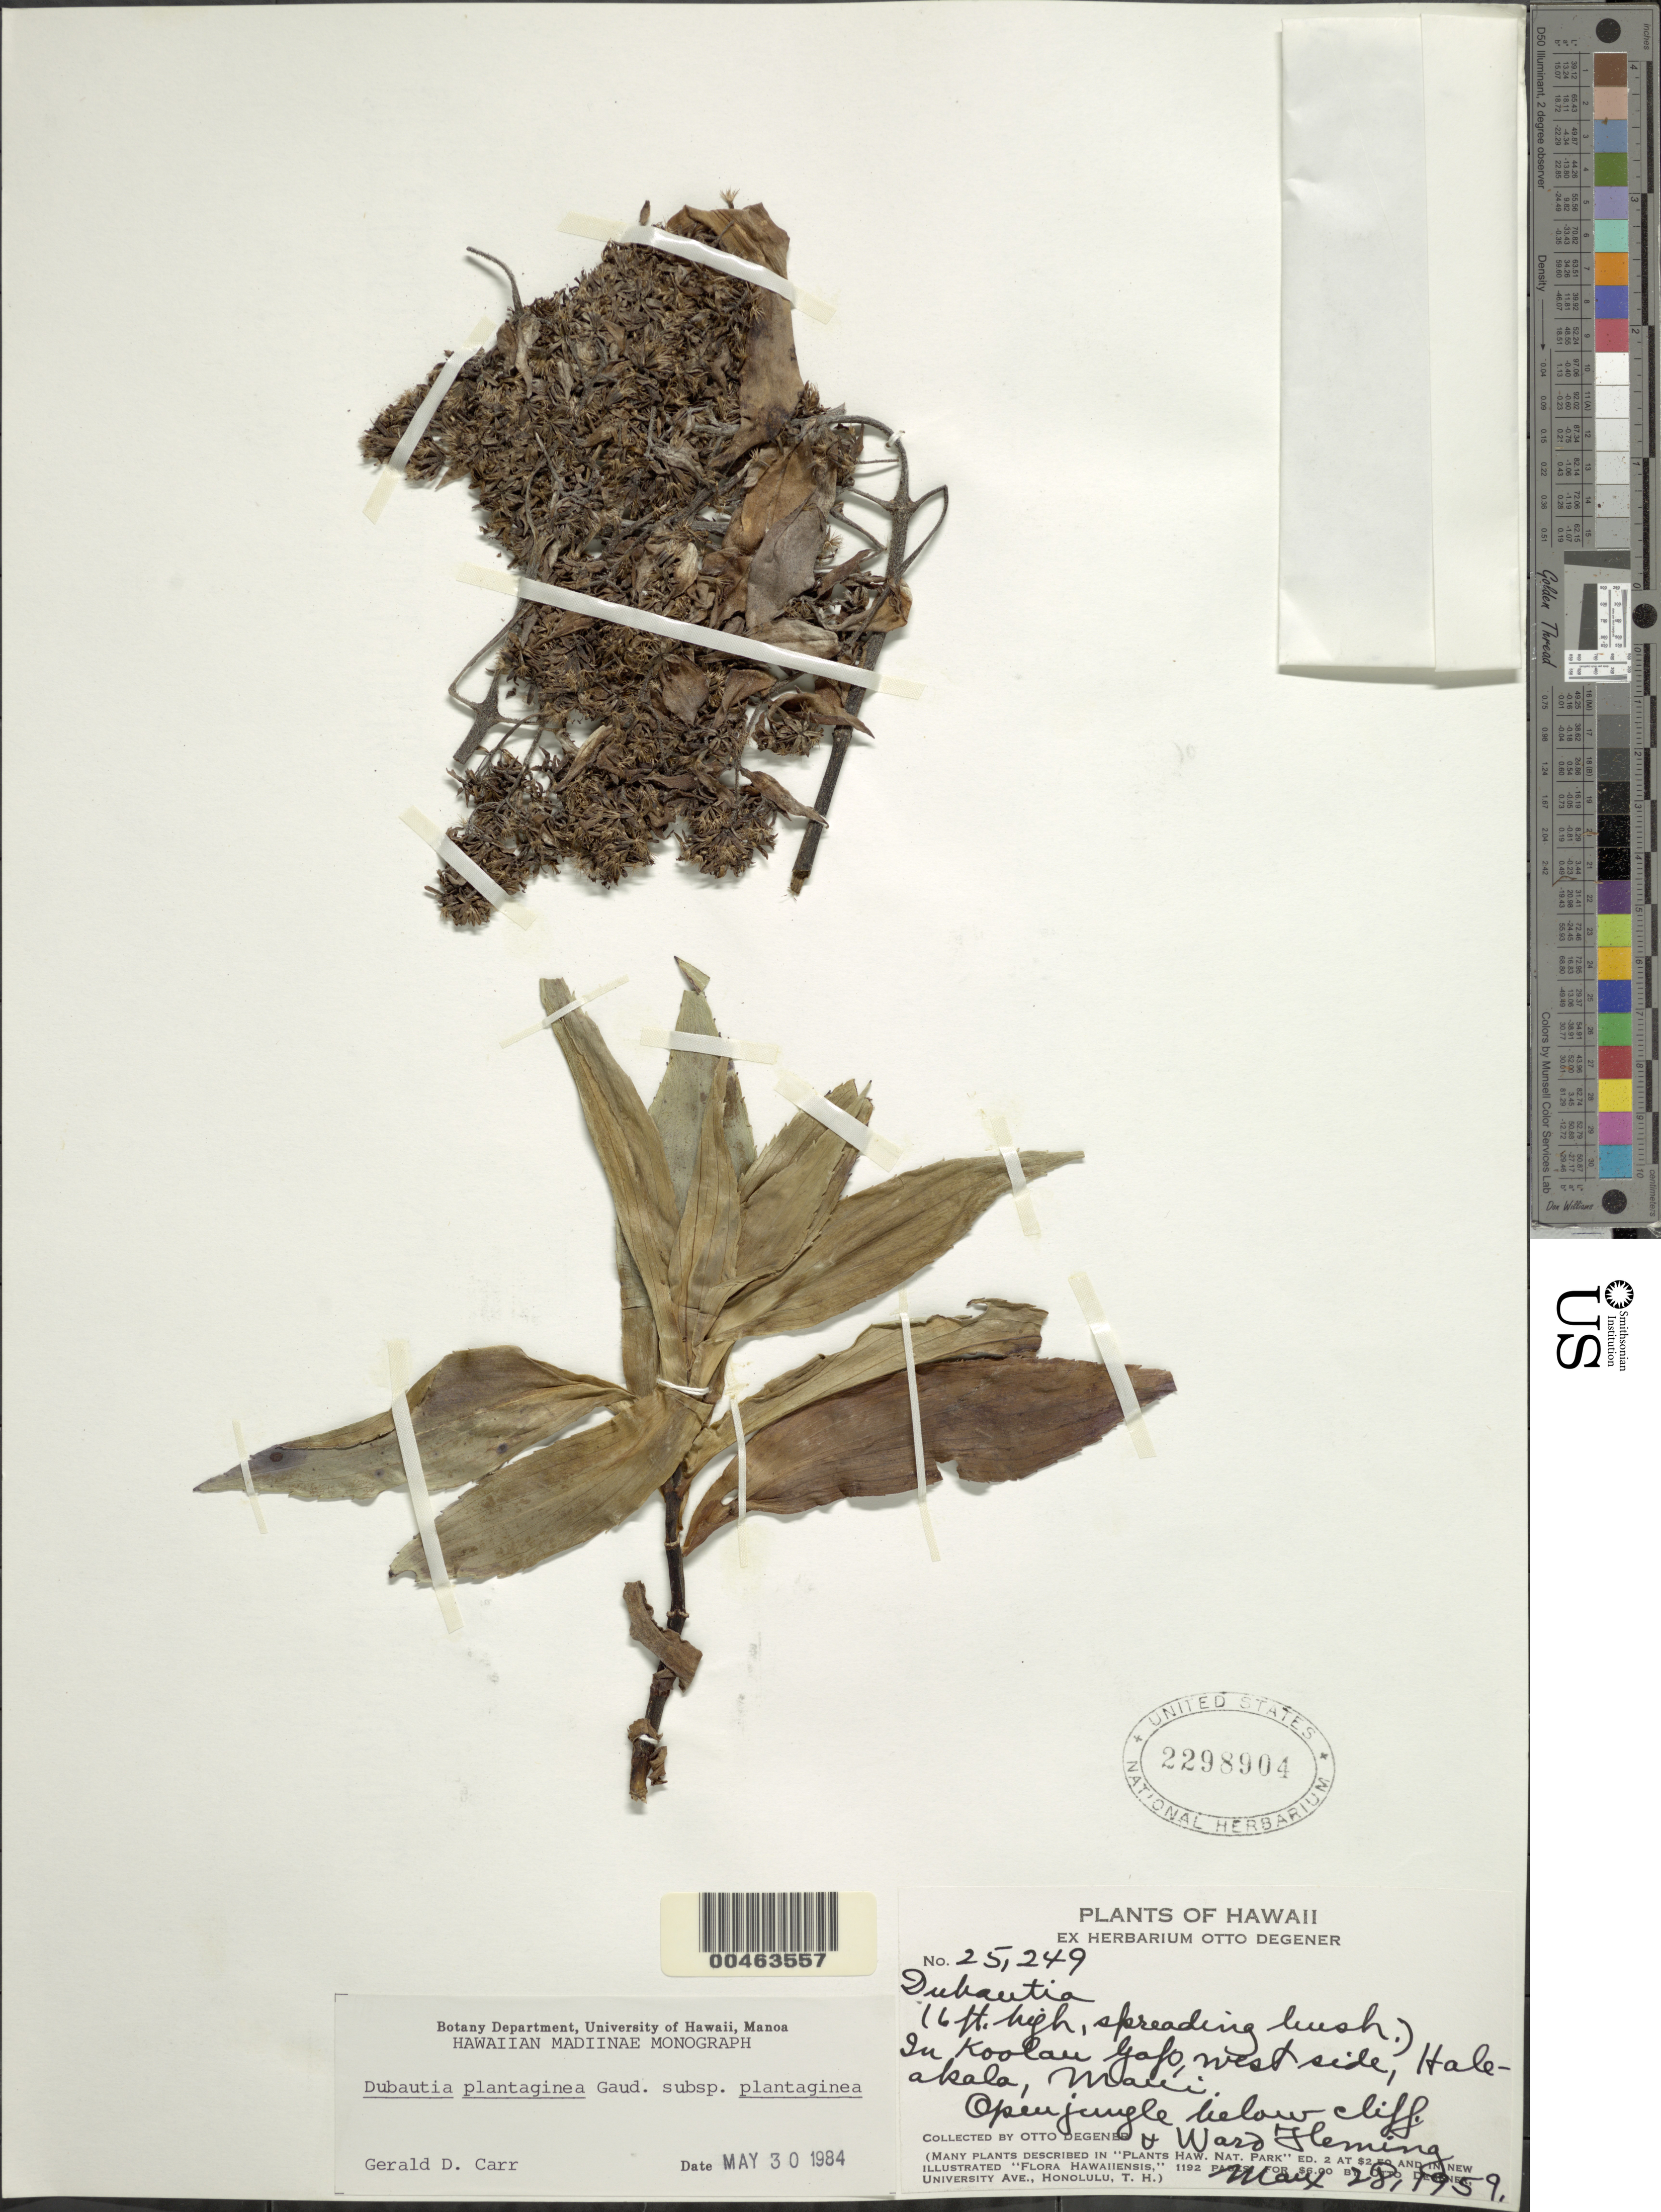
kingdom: Plantae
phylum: Tracheophyta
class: Magnoliopsida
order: Asterales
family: Asteraceae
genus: Dubautia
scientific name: Dubautia plantaginea subsp. plantaginea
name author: Gaudich.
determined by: Carr, G. D.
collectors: O. Degener & W. Fleming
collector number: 25249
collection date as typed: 28 May 1959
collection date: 1959-05-28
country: United States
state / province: Hawaii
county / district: Maui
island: Maui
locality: In Koolau Gap, West side, Haleakala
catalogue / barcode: US 2298904